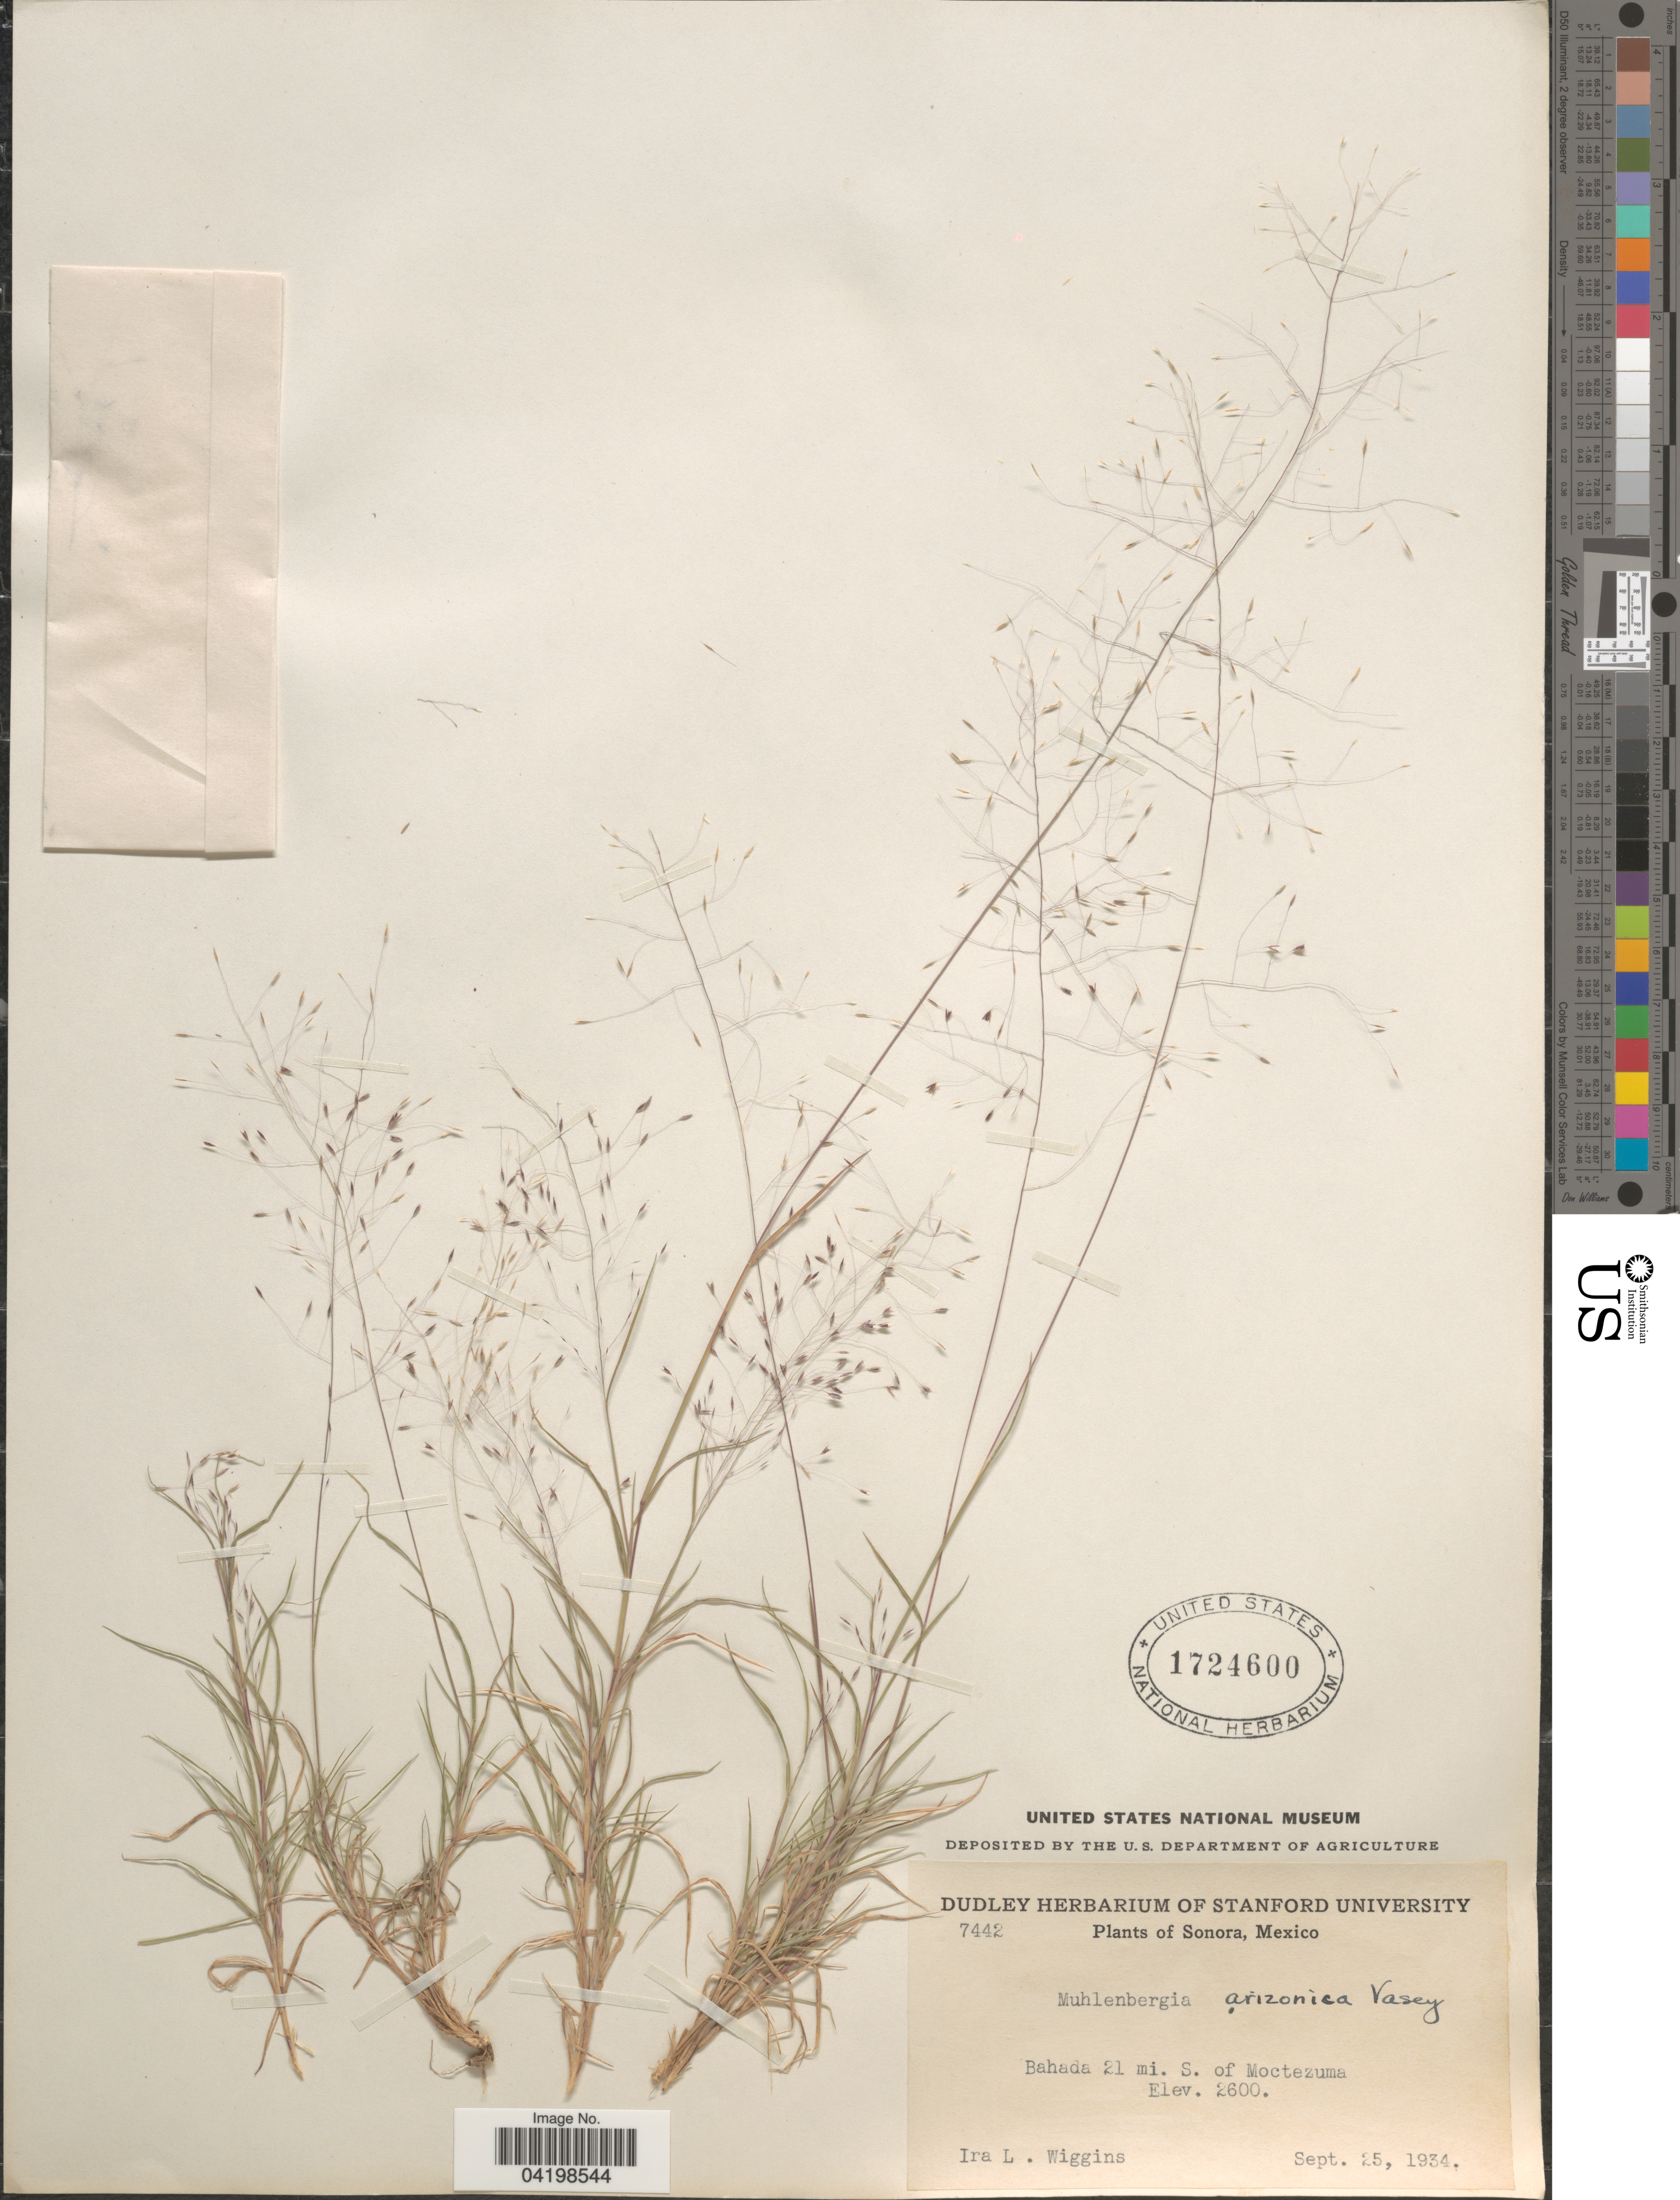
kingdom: Plantae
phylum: Tracheophyta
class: Liliopsida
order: Poales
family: Poaceae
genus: Muhlenbergia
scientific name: Muhlenbergia arizonica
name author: Scribn.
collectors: I. L. Wiggins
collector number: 7442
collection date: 1934-09-25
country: Mexico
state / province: Sonora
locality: Bahada 21 mi. S. of Moctezuma.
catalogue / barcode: US 1724600